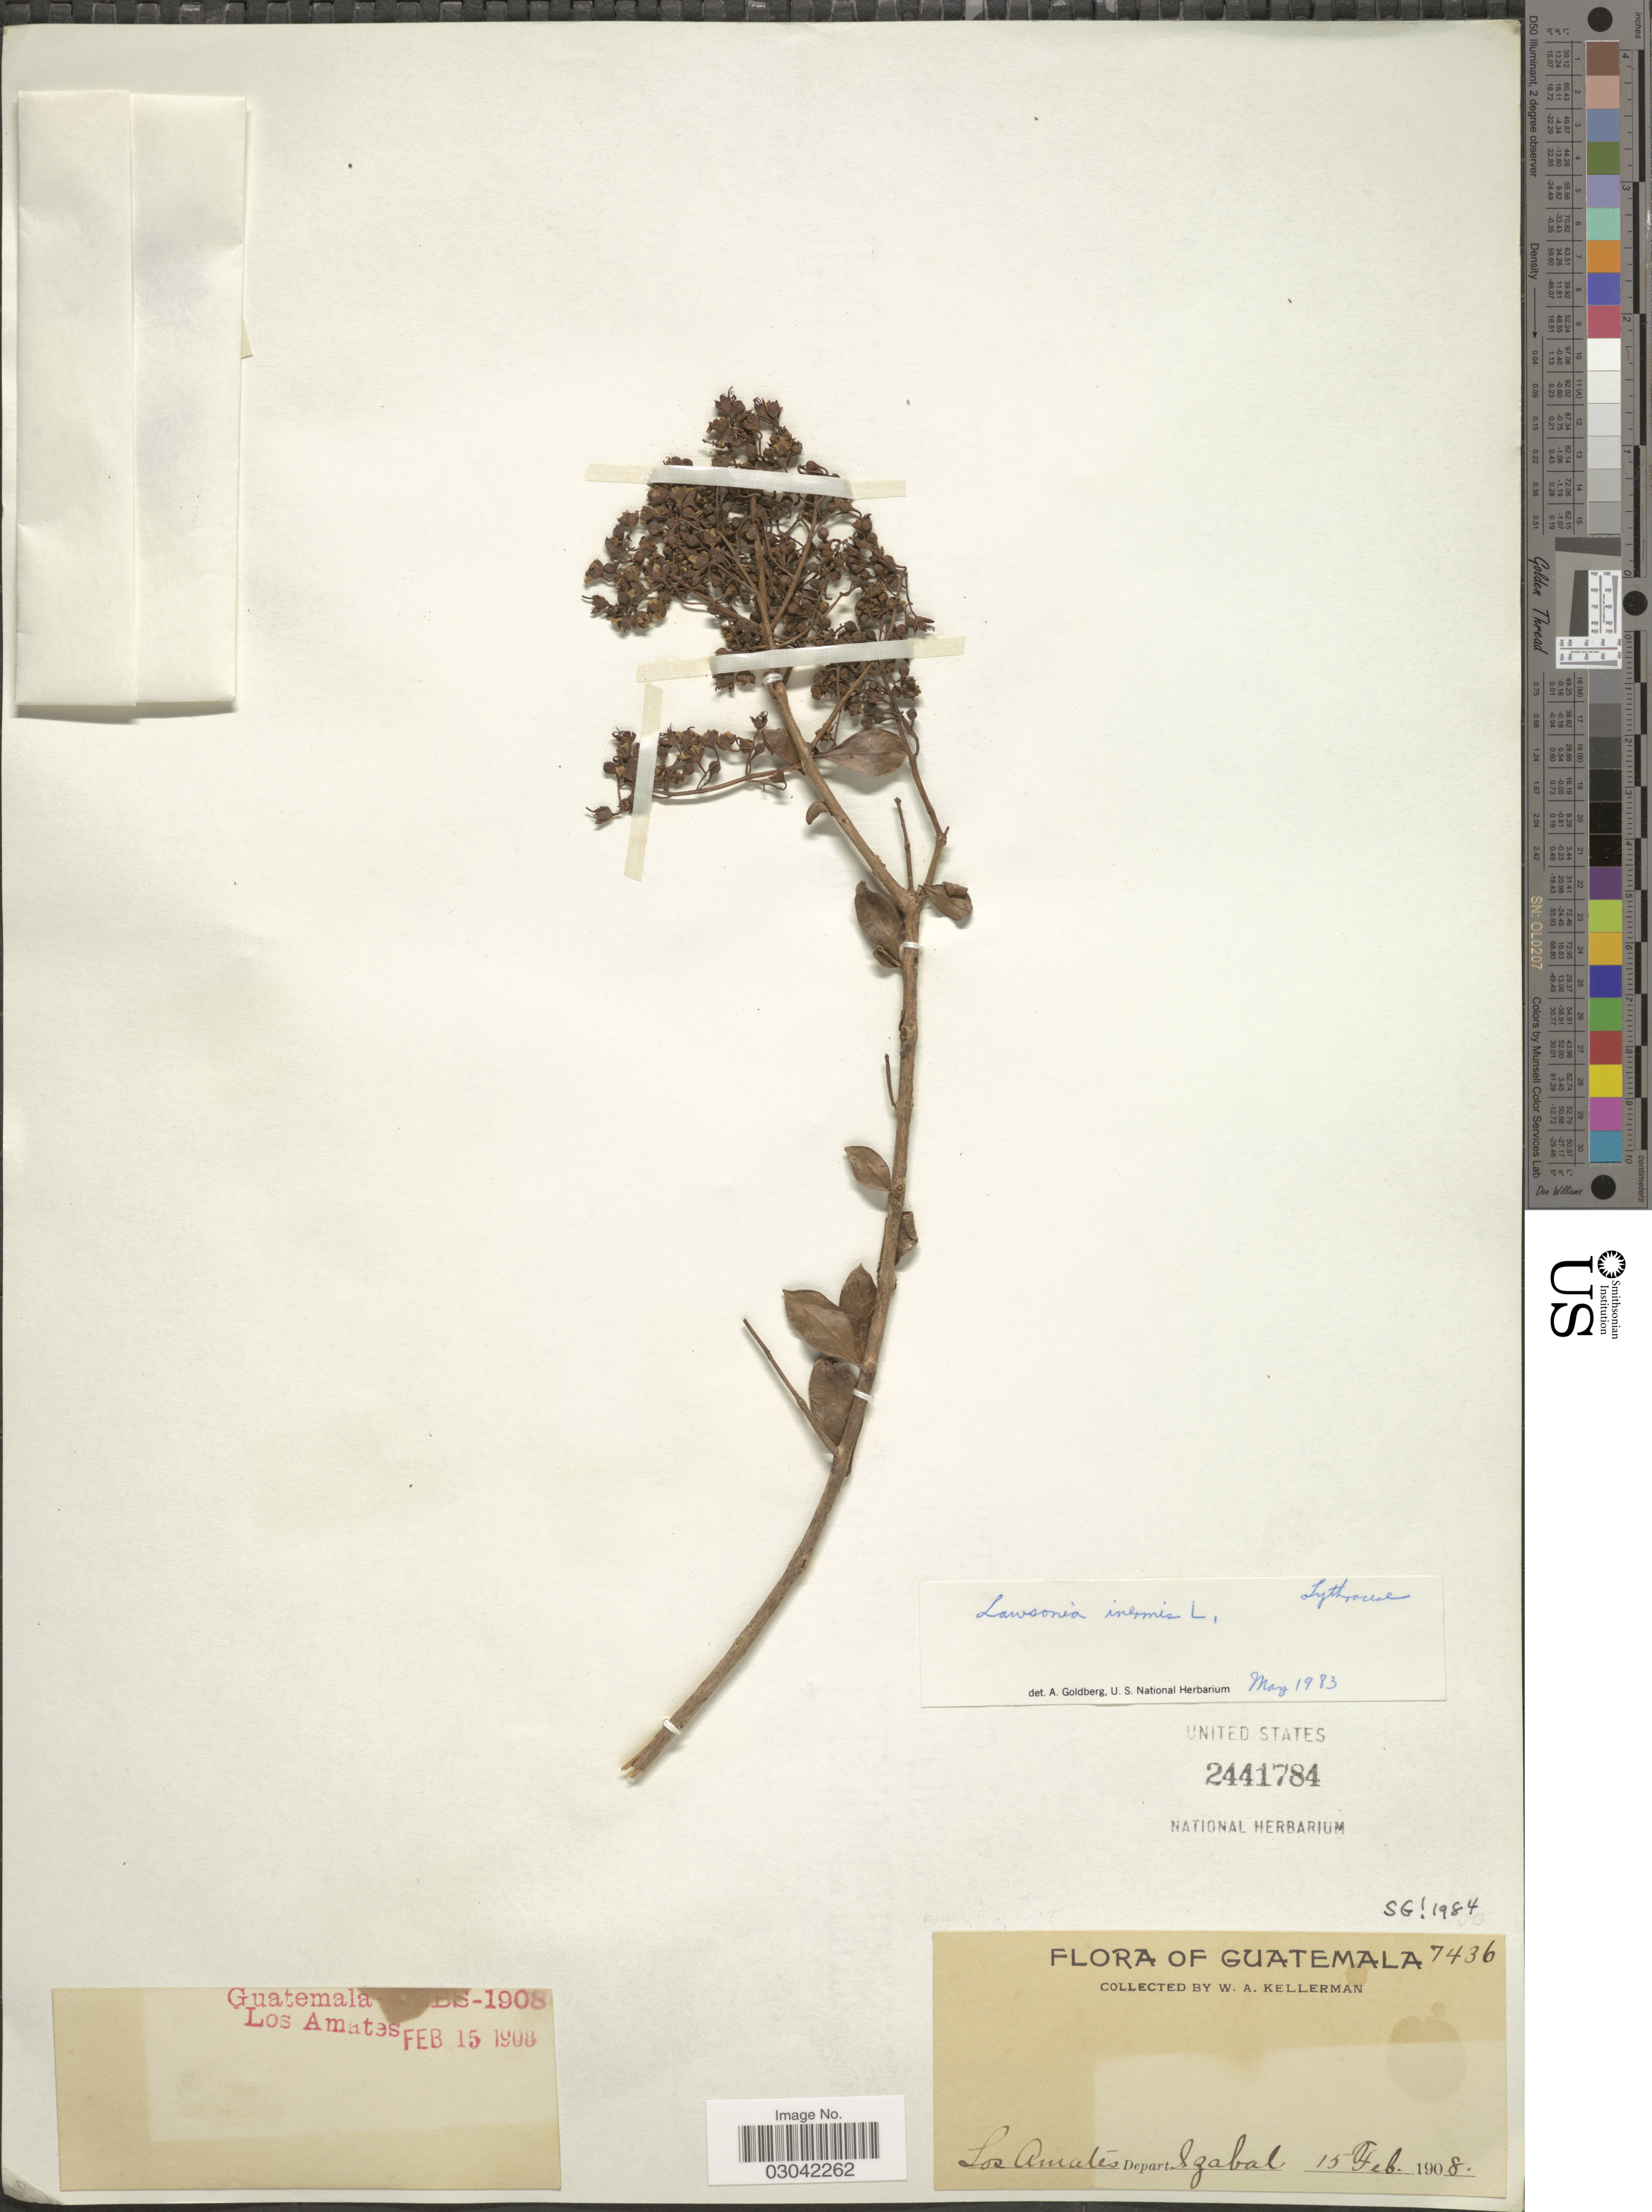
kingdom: Plantae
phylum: Tracheophyta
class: Magnoliopsida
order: Myrtales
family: Lythraceae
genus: Lawsonia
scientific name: Lawsonia inermis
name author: L.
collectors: W. Kellerman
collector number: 7436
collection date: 1908-02-15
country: Guatemala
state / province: Izabal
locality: Los Amates, Depart. Izabal.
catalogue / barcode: US 2441784